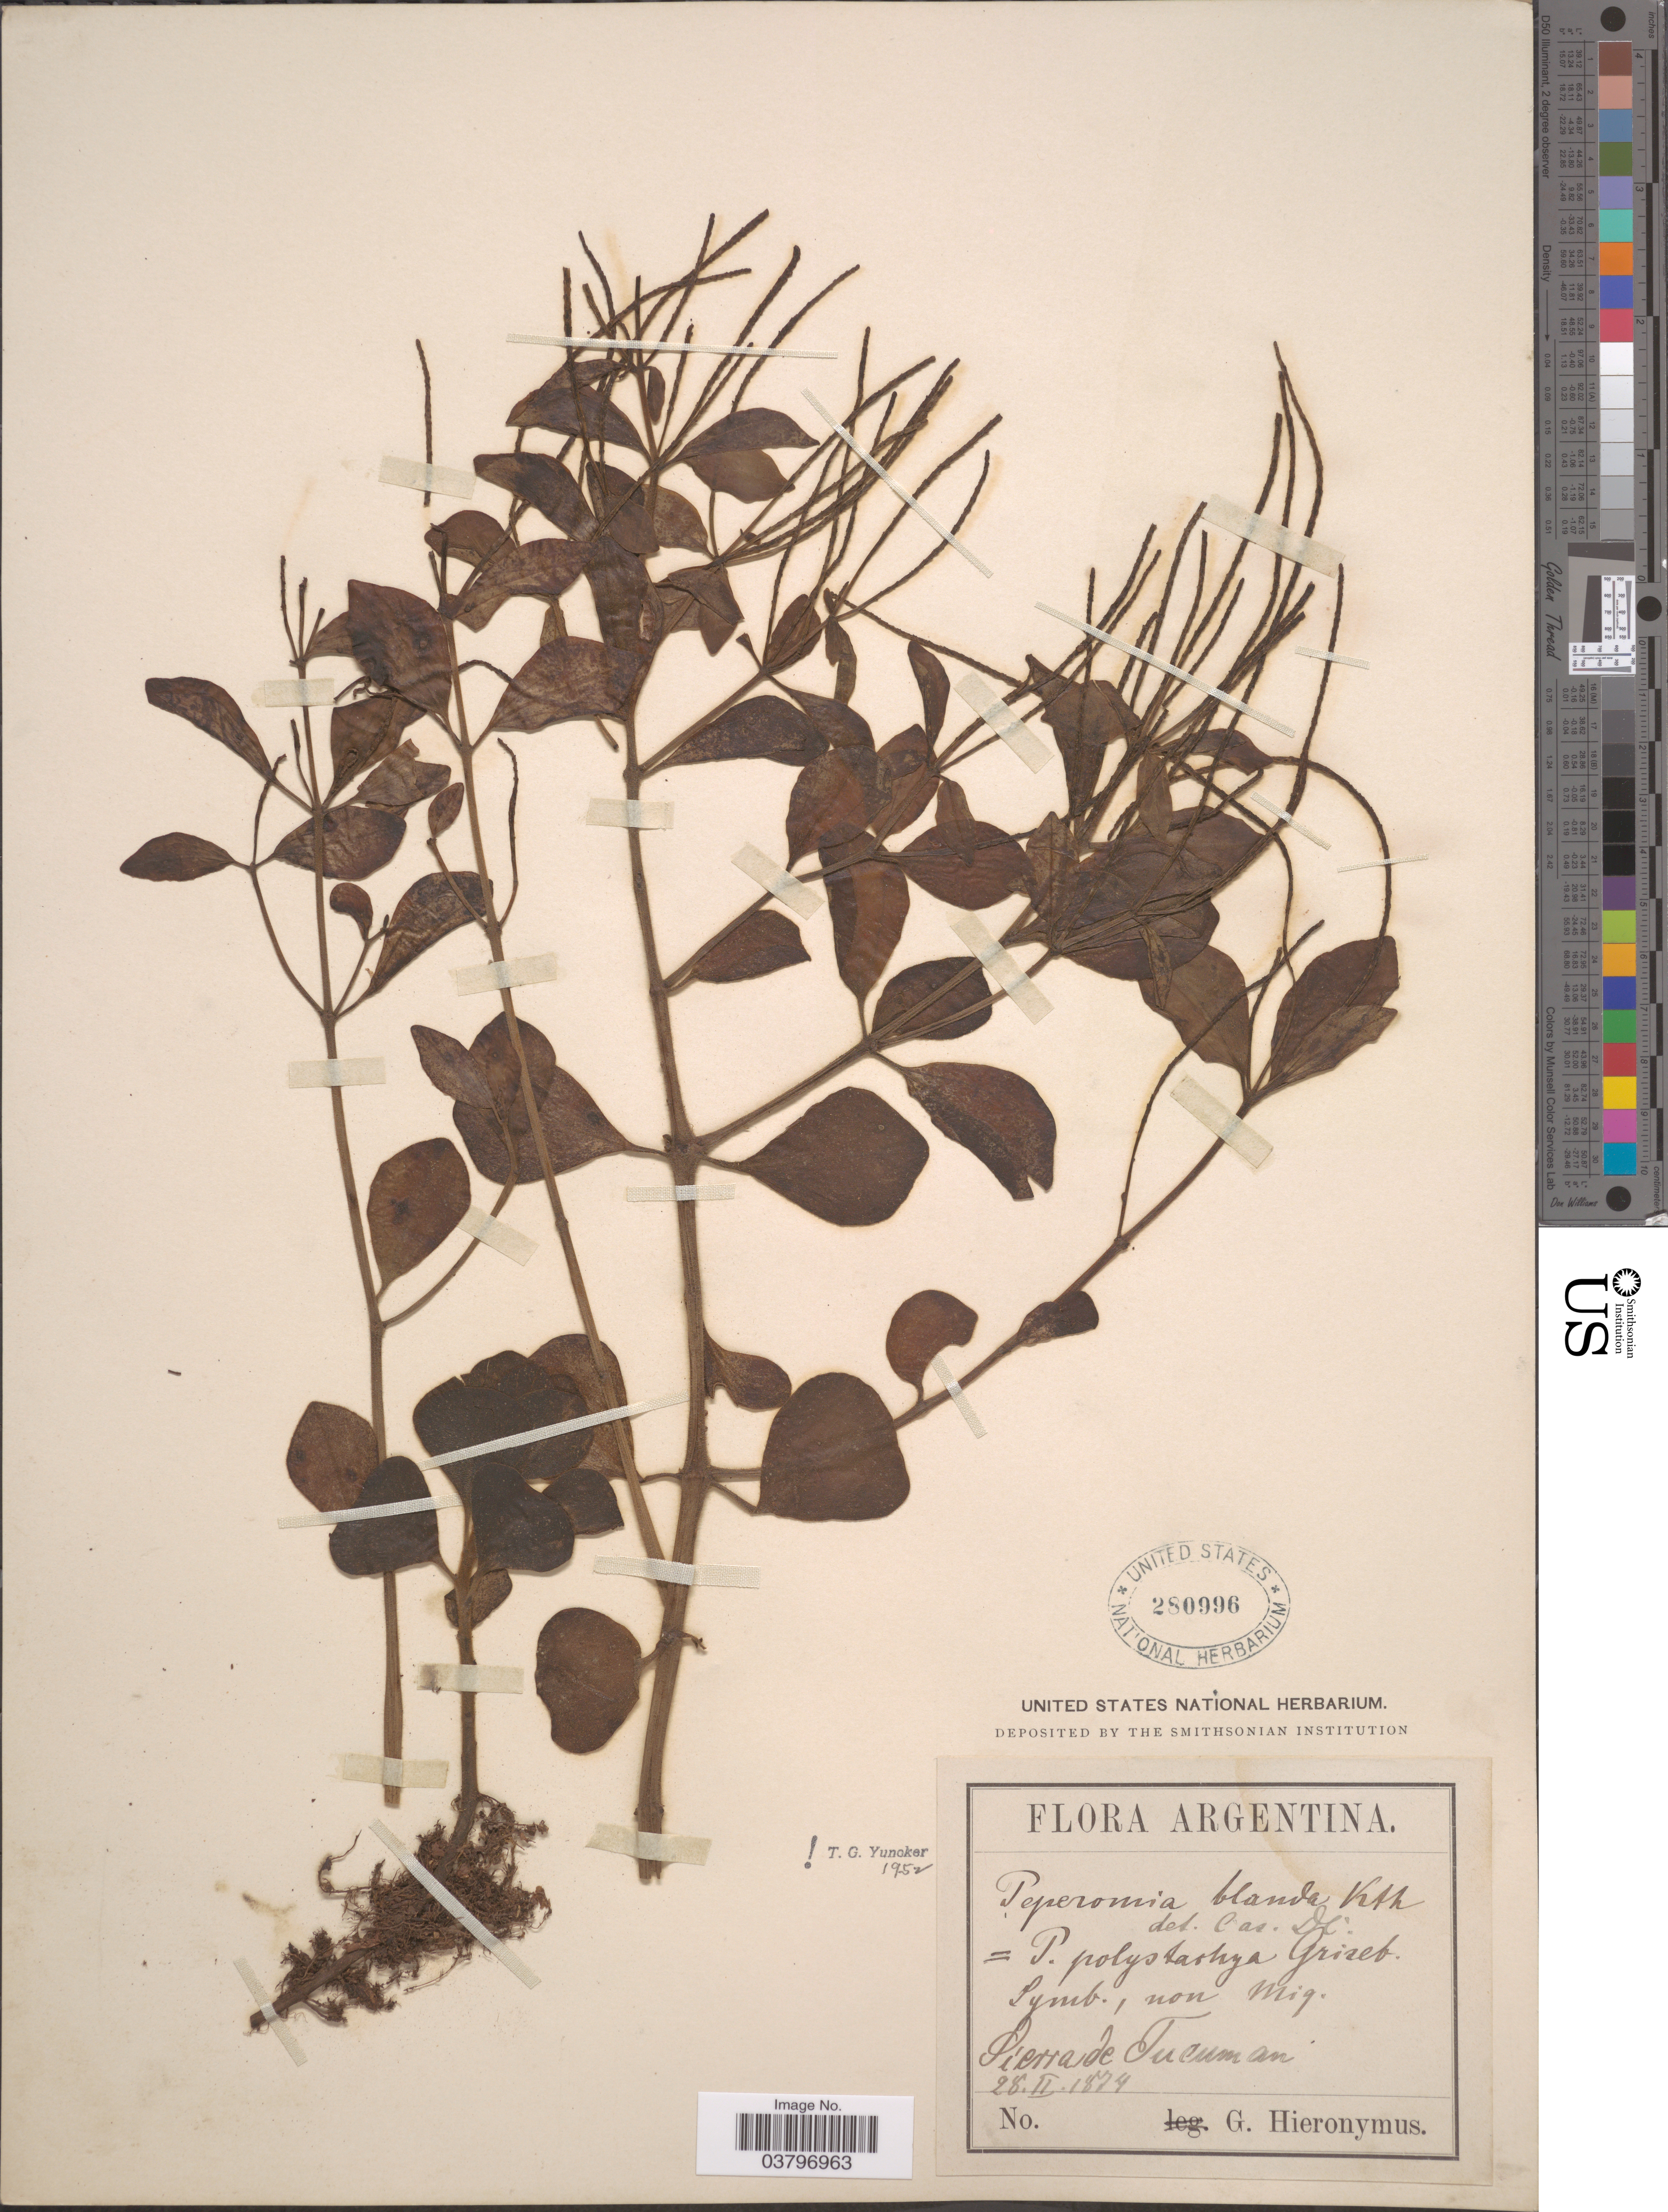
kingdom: Plantae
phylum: Tracheophyta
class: Magnoliopsida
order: Piperales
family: Piperaceae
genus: Peperomia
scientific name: Peperomia blanda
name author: (Jacq.) Kunth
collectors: G. H. Hieronymus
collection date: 1874-02-28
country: Argentina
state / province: Tucuman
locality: Sierra de Tucuman.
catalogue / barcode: US 280996